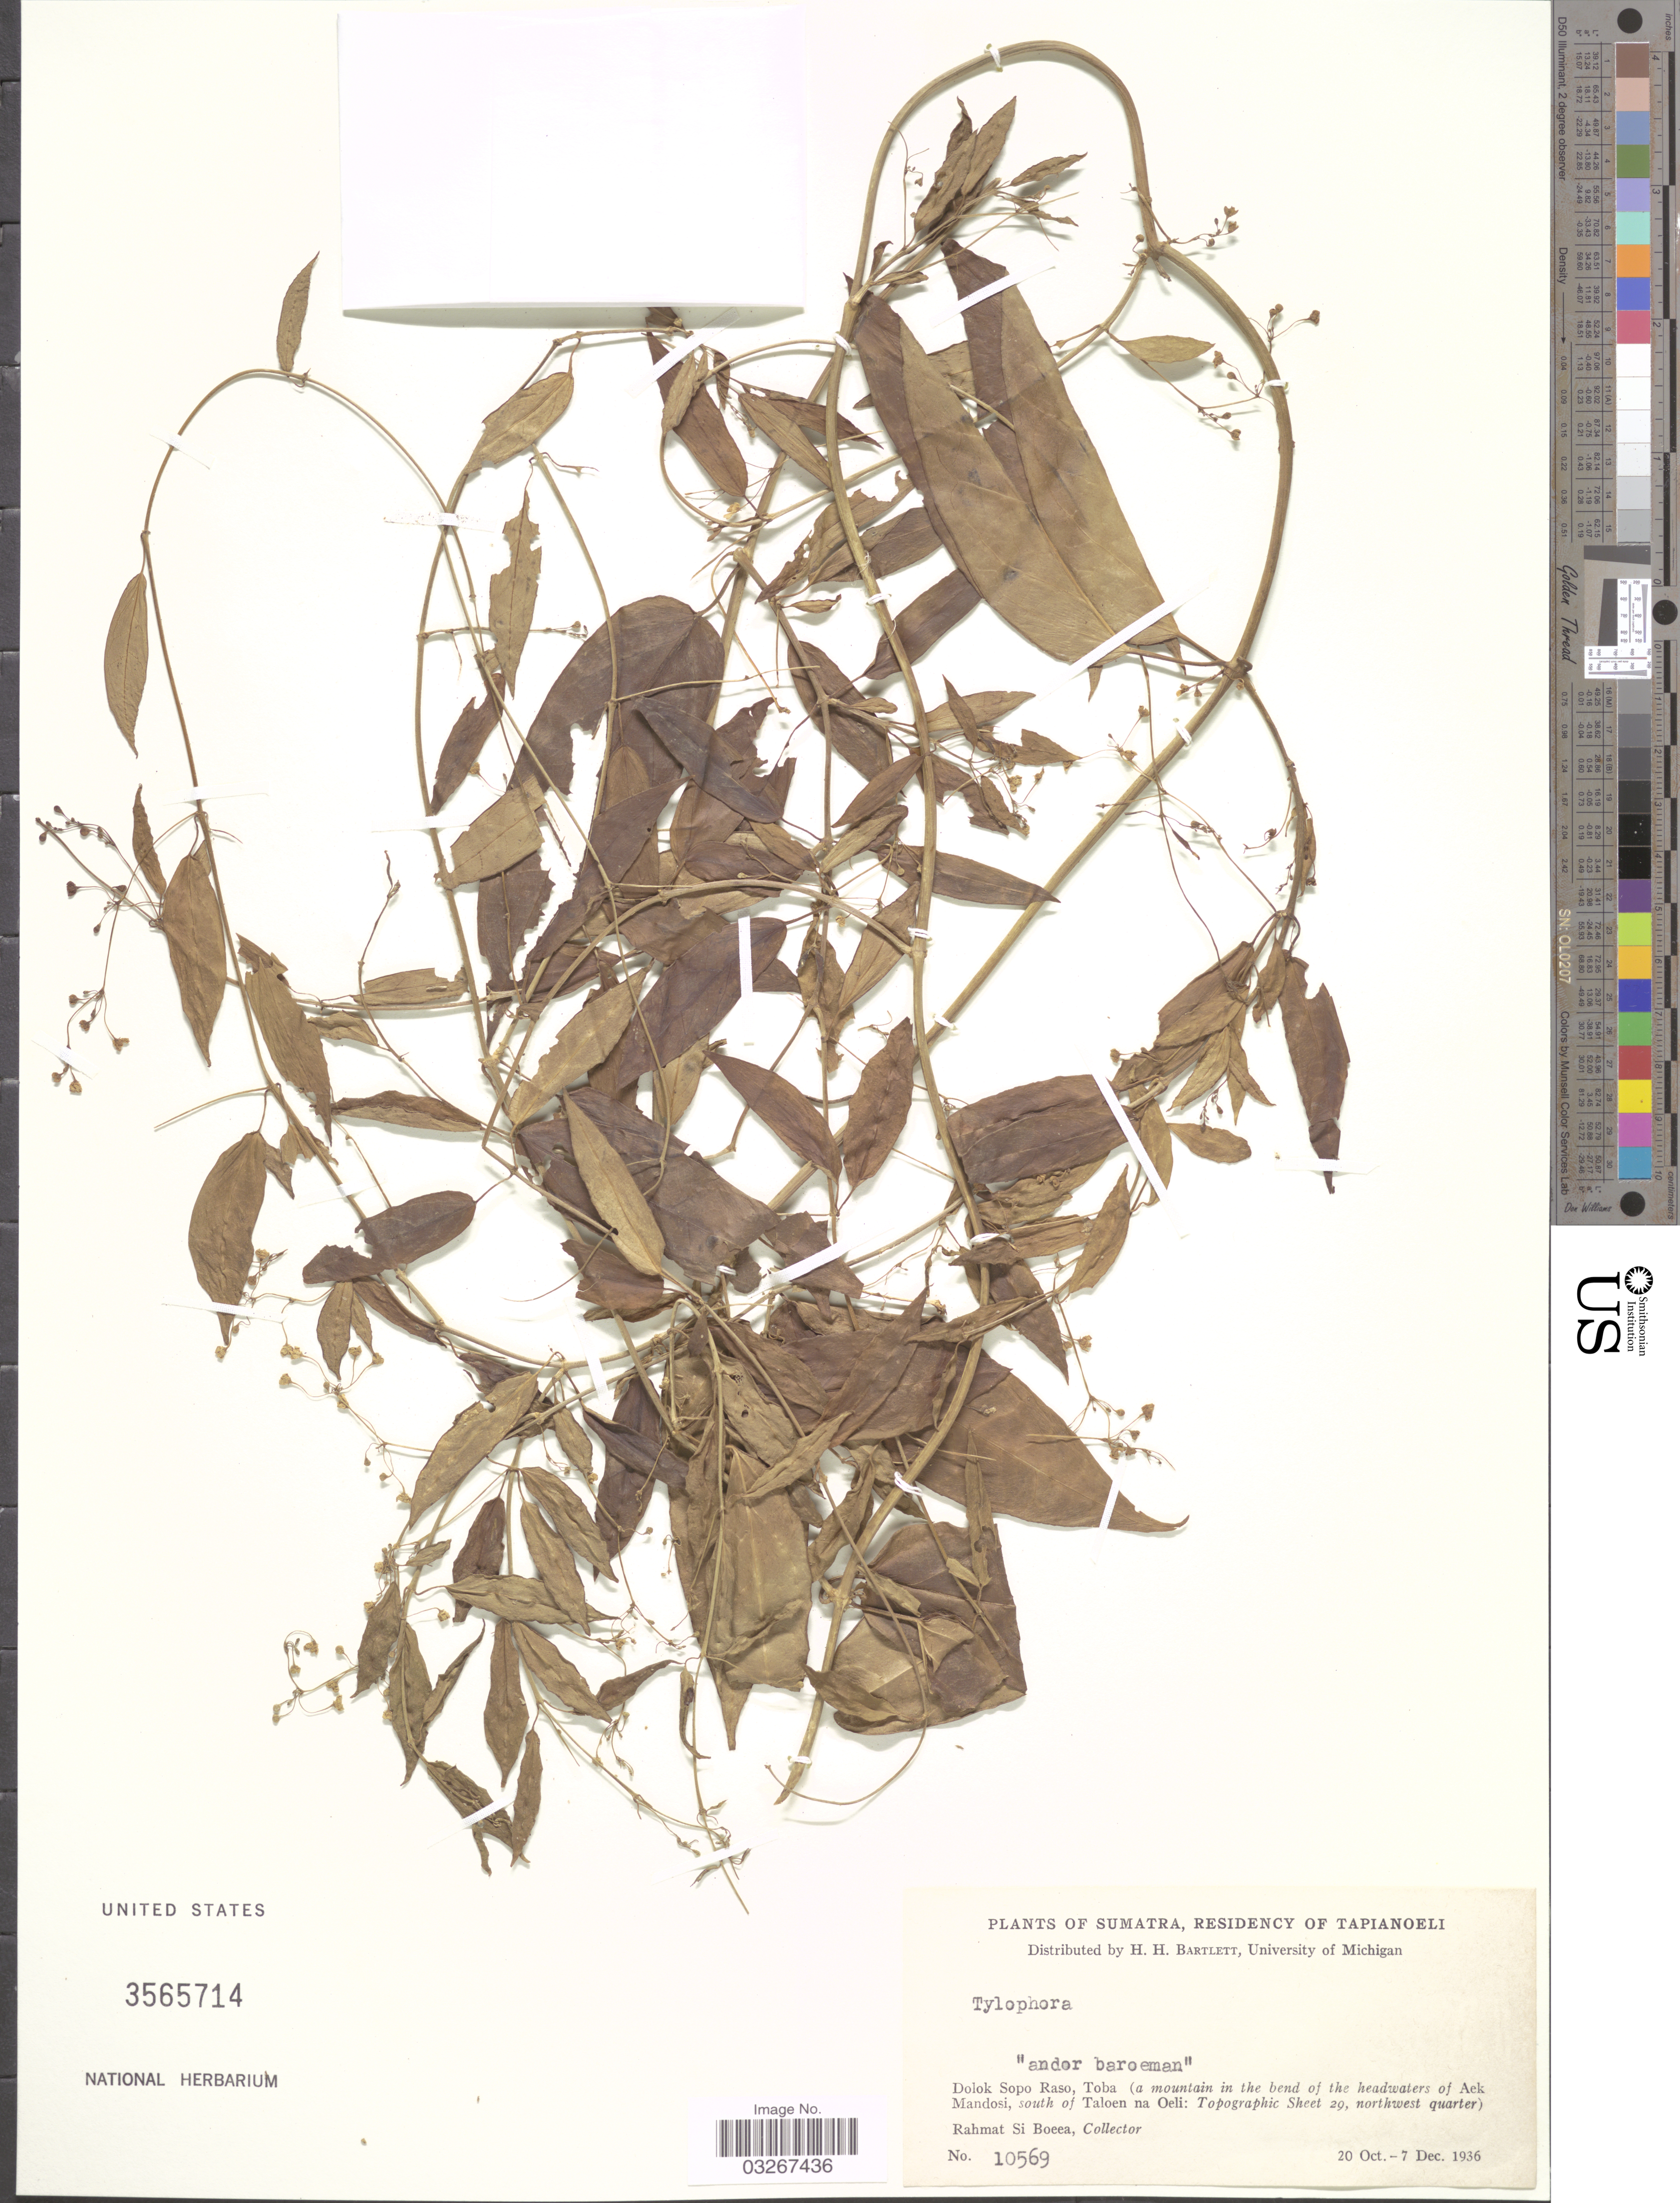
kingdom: Plantae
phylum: Tracheophyta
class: Magnoliopsida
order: Gentianales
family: Apocynaceae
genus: Tylophora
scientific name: Tylophora sp.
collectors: Rahmat Si Boeea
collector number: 10569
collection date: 1936-10-20/1936-12-07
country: Indonesia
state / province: Sumatra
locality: Residency of Tapianoeli. Dolok Sopo Raso, Toba (a mountain in the bend of the headwaters of Aek Mandosi, south of Taloen na Oeli: Topographic Sheet 29, northwest quarter).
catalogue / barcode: US 3565714